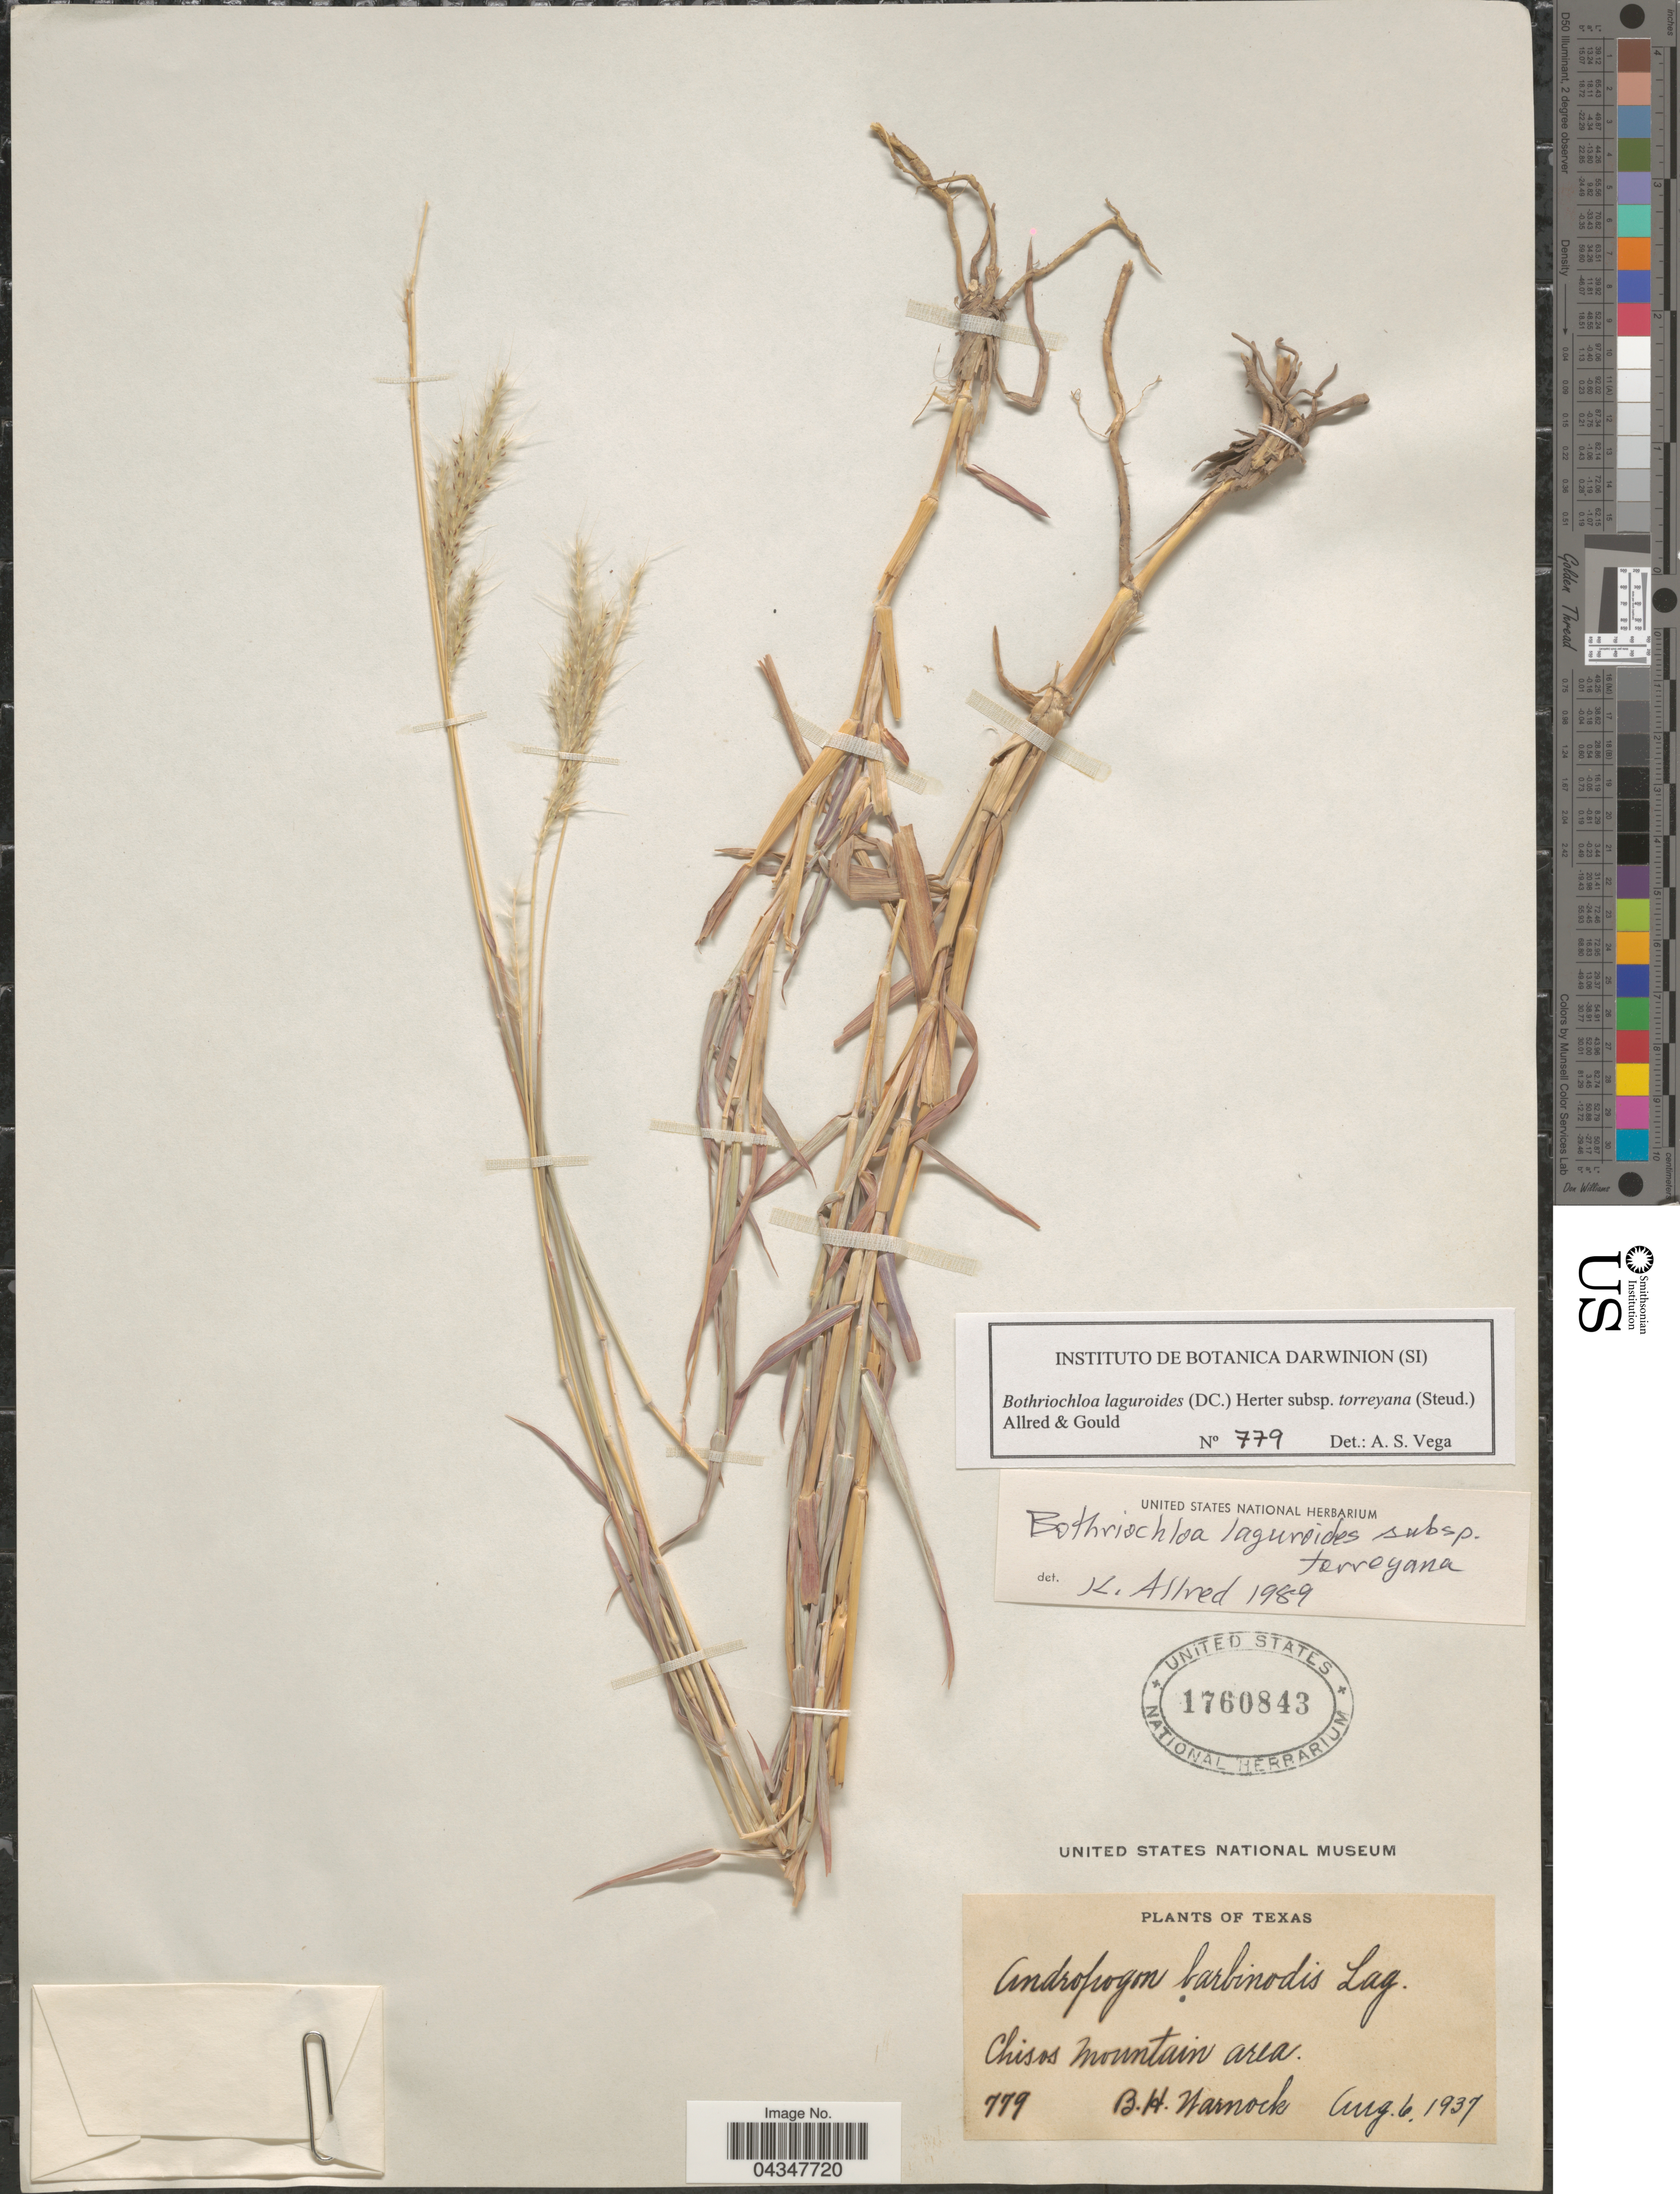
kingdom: Plantae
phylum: Tracheophyta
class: Liliopsida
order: Poales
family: Poaceae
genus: Bothriochloa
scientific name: Bothriochloa laguroides subsp. torreyana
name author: (Steud.) Allred & Gould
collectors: B. H. Warnock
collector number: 779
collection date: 1937-08-06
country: United States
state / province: Texas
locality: Chisos mountain area.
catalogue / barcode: US 1760843